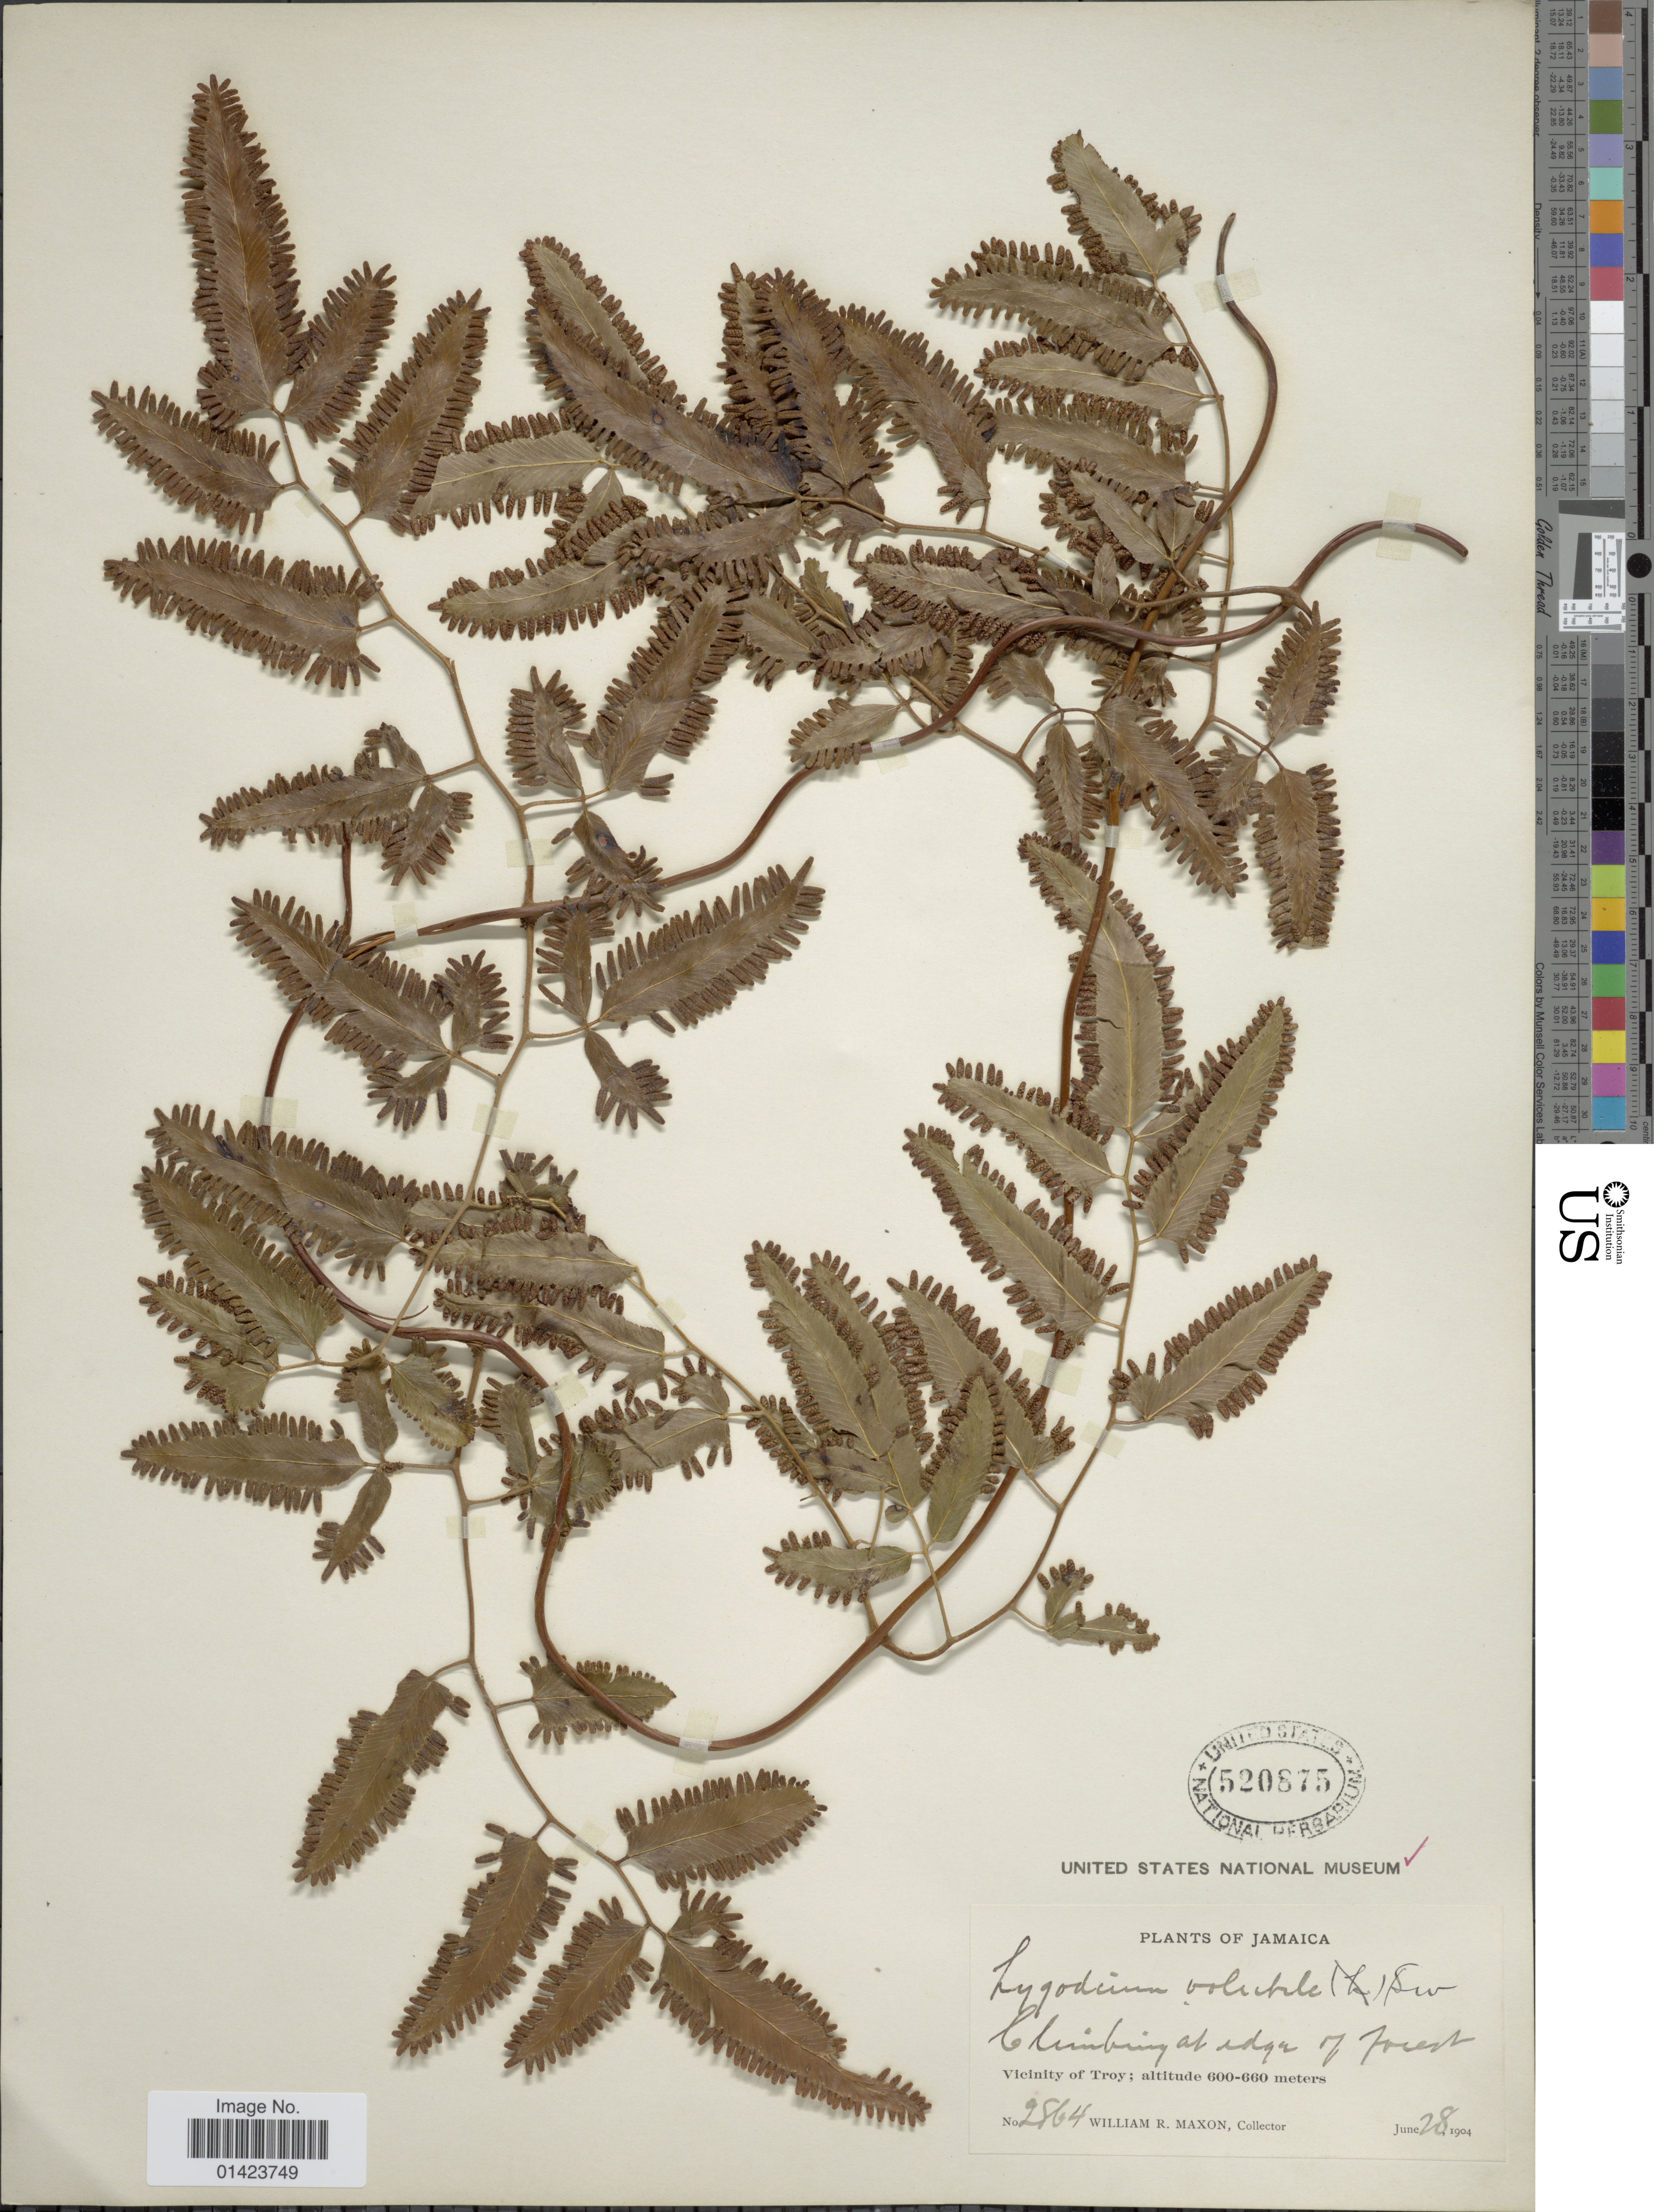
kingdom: Plantae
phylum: Tracheophyta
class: Polypodiopsida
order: Schizaeales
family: Lygodiaceae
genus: Lygodium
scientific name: Lygodium volubile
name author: Sw.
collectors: W. R. Maxon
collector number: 2864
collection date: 1904-06-28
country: Jamaica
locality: Climbing at edge of ground, Vicinity of Troy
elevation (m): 600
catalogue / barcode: US 520875